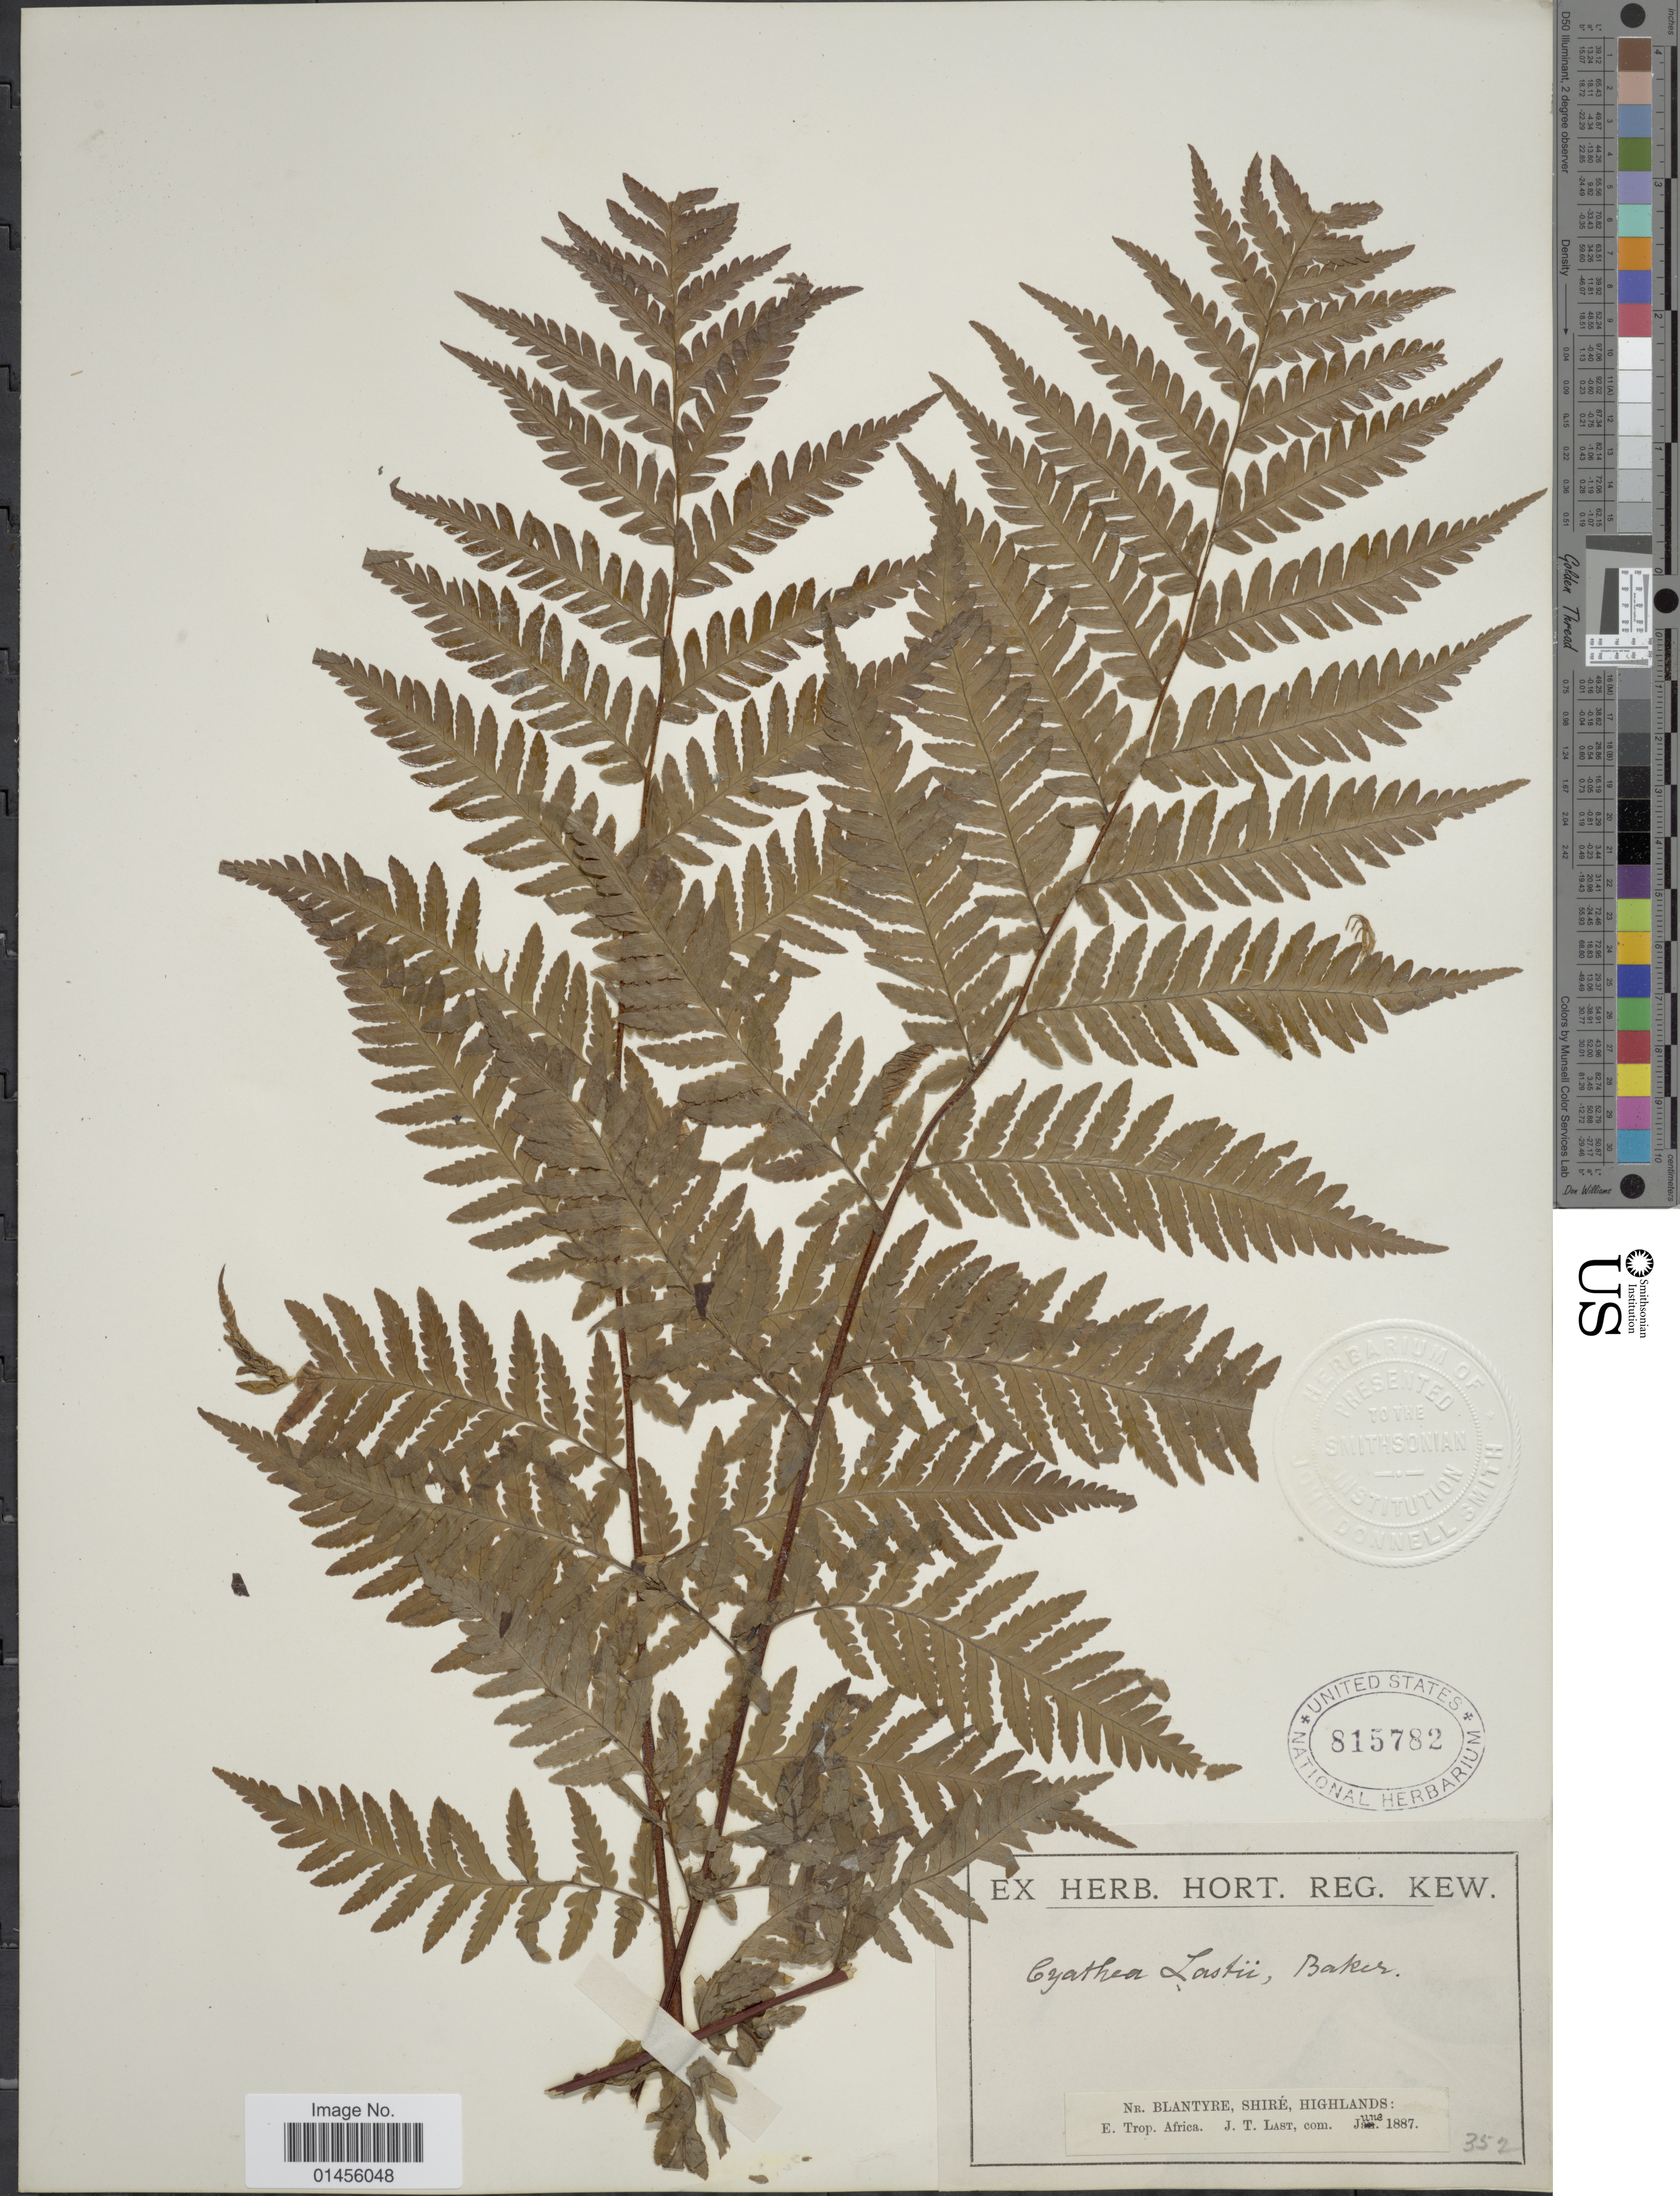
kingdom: Plantae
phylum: Tracheophyta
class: Polypodiopsida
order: Cyatheales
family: Cyatheaceae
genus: Alsophila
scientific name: Alsophila lastii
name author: (Baker) R.M. Tryon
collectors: J. Last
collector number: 352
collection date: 1887-06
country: Malawi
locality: Nr. Blantyre, Shire, Highlands: E. Trop Africa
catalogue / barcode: US 815782